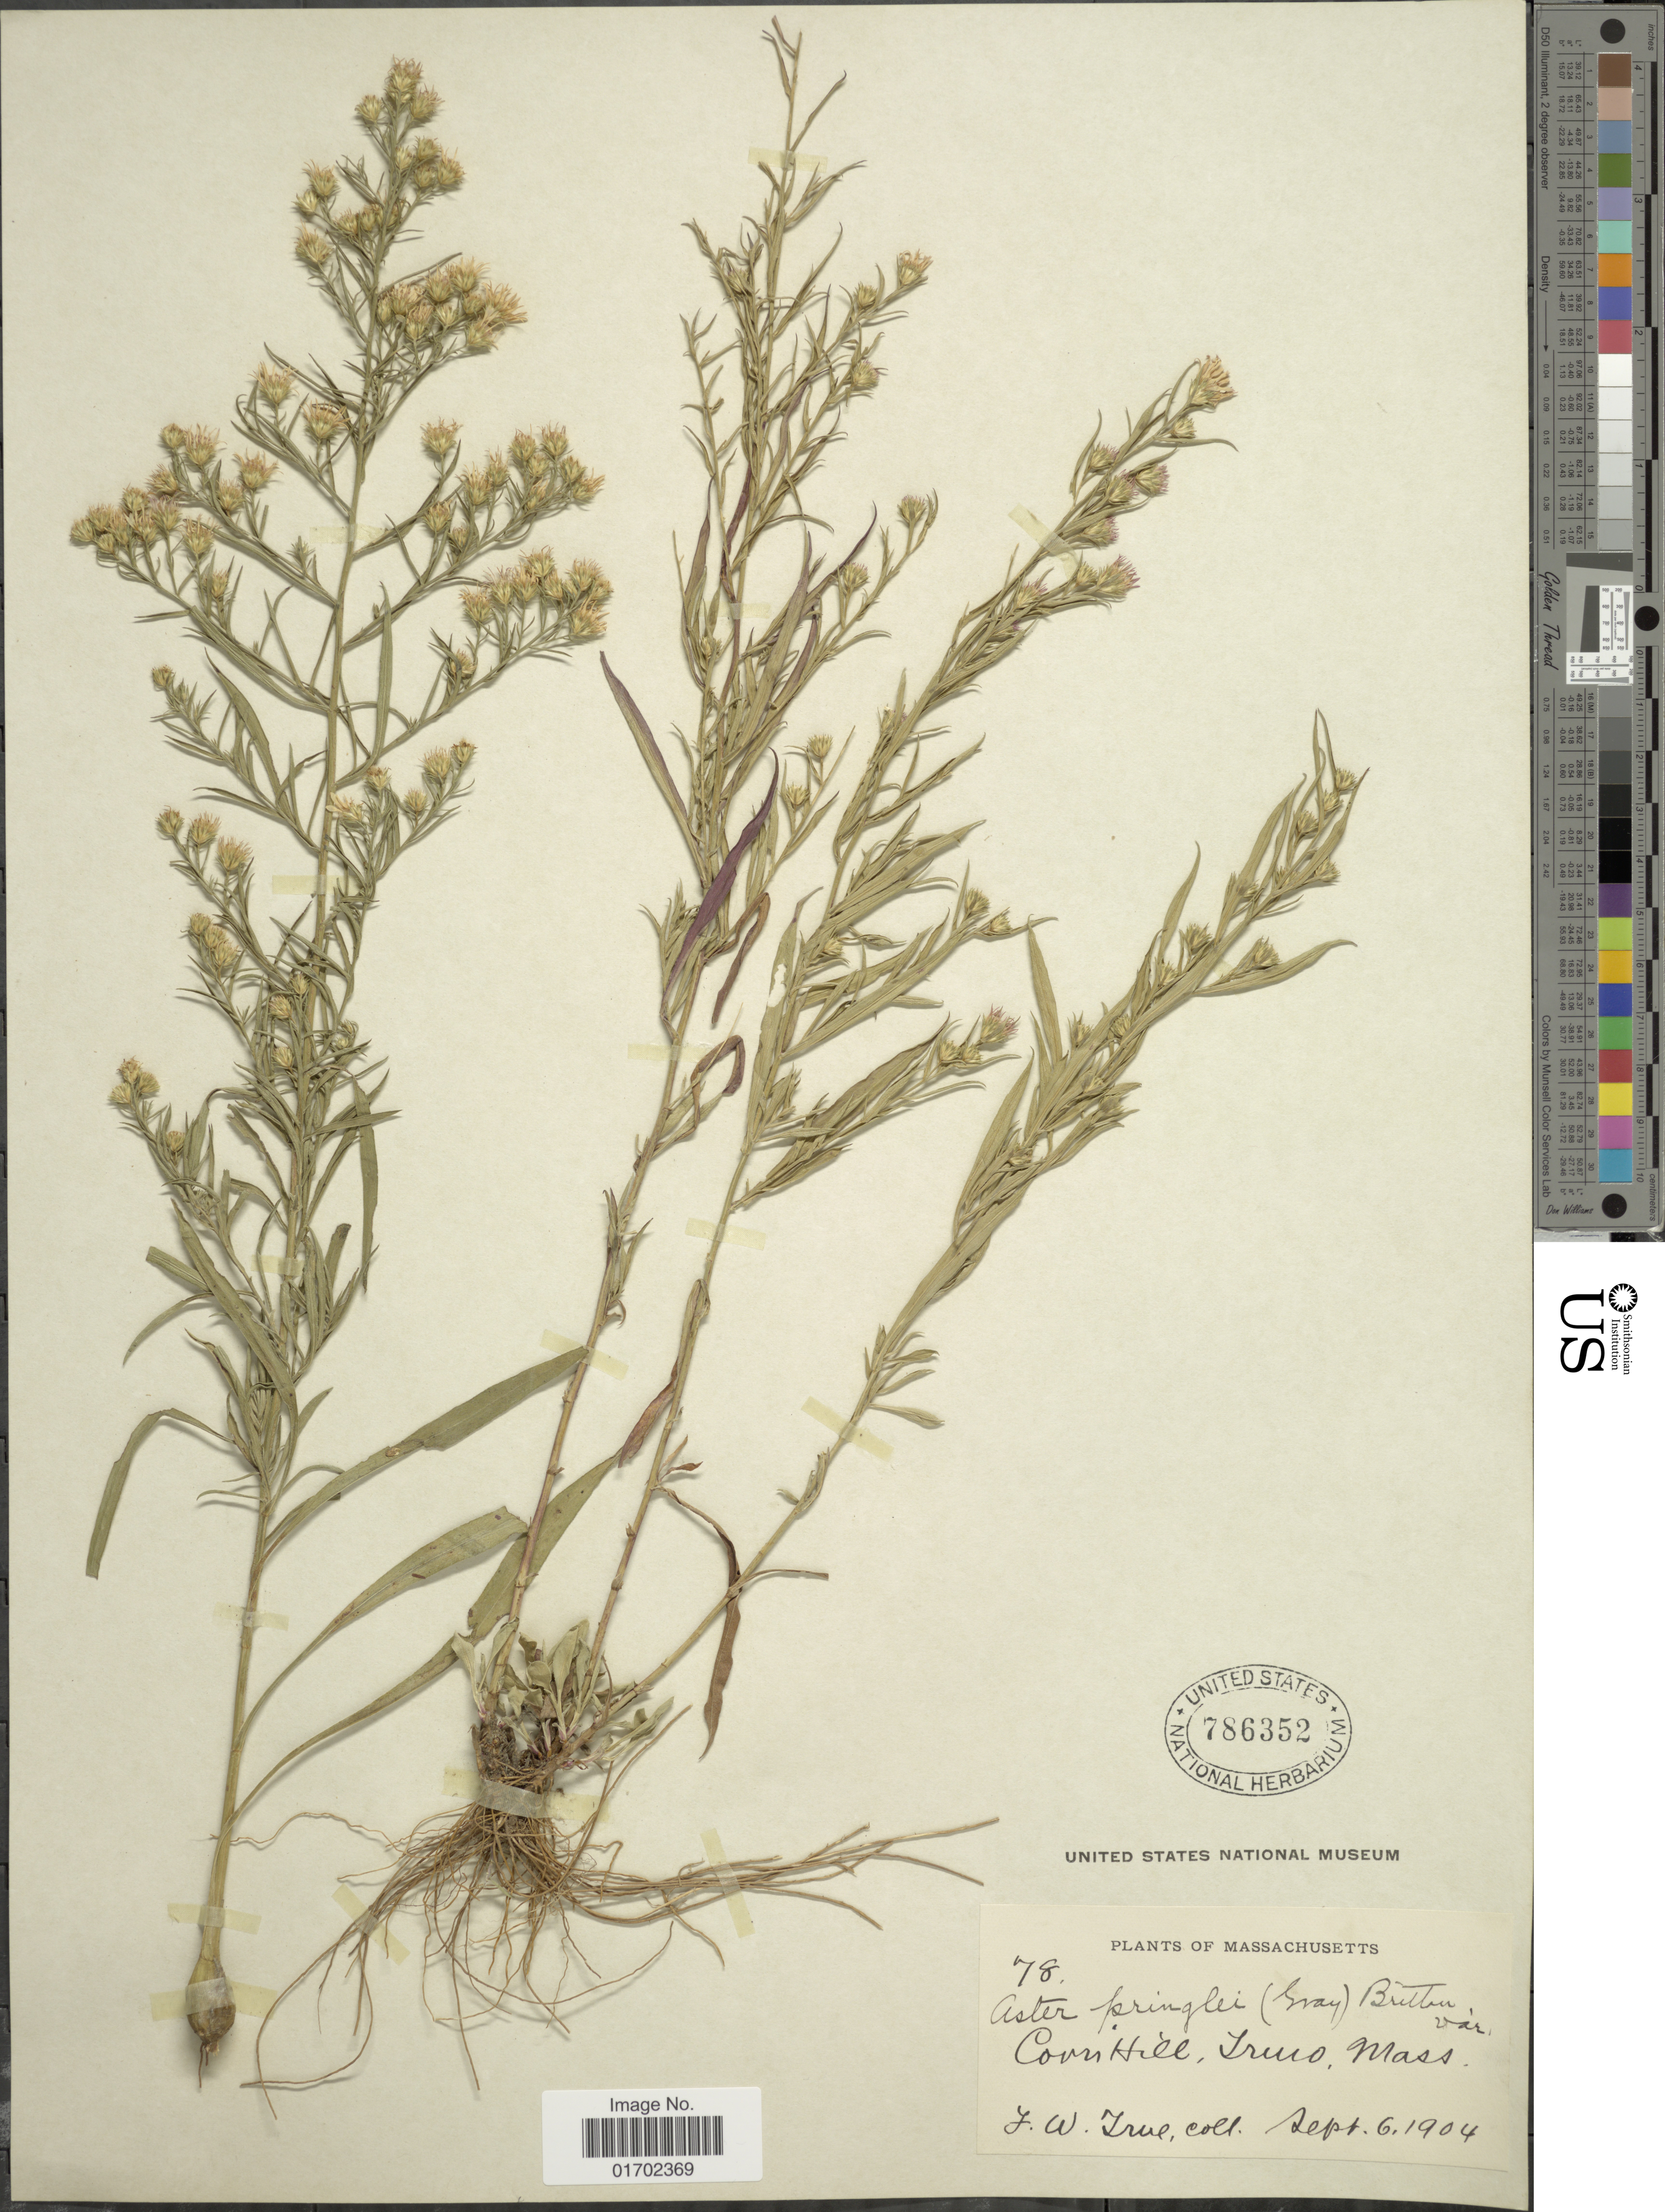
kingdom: Plantae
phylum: Tracheophyta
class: Magnoliopsida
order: Asterales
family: Asteraceae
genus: Symphyotrichum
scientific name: Symphyotrichum pilosum var. pringlei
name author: (A. Gray) G.L. Nesom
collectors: F. True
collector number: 78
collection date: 1904-09-06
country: United States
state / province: Massachusetts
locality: Massachusetts. Corn Hill, Truco, Mass.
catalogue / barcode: US 786352